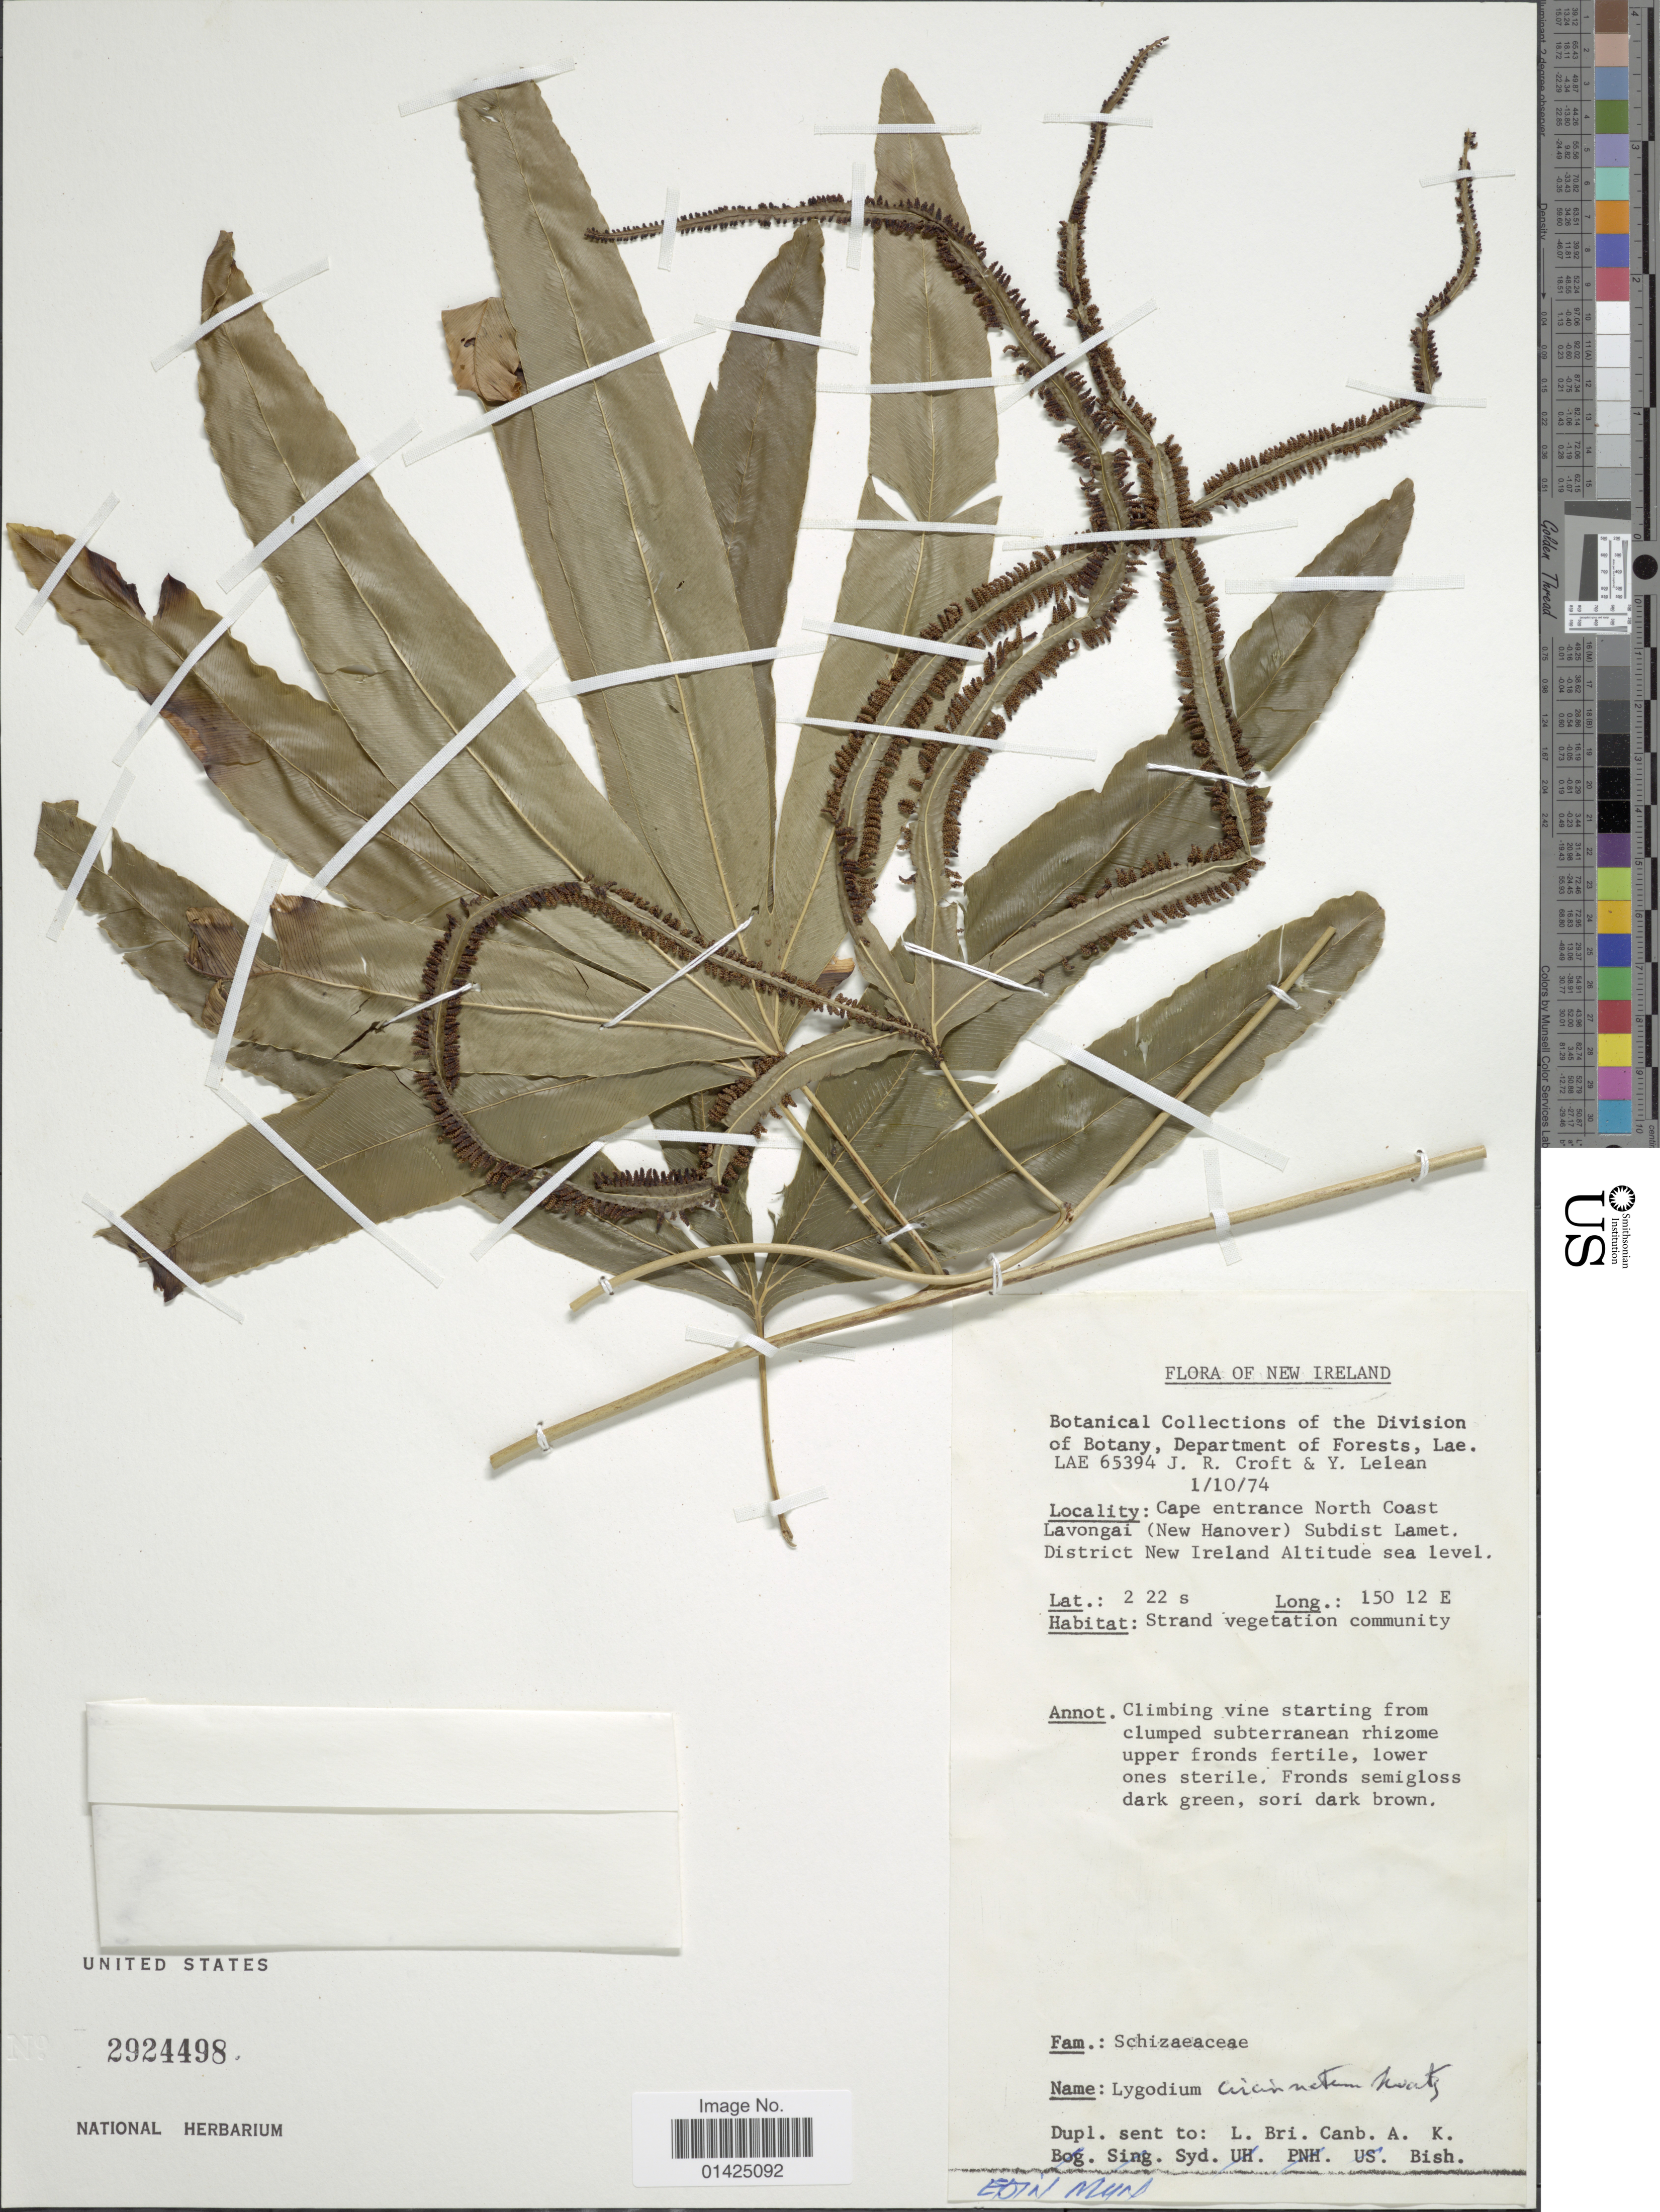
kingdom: Plantae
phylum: Tracheophyta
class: Polypodiopsida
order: Schizaeales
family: Lygodiaceae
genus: Lygodium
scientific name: Lygodium circinnatum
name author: (Burm. f.) Sw.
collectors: J. Croft & Y. Lelean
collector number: LAE 65394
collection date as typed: Transcribed d/m/y: 1/10/74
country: Papua New Guinea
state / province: New Ireland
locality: Cape entrance North Coast, Lavongai (New Hanover) Subdist Lamet, District of New Ireland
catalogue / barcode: US 2924498